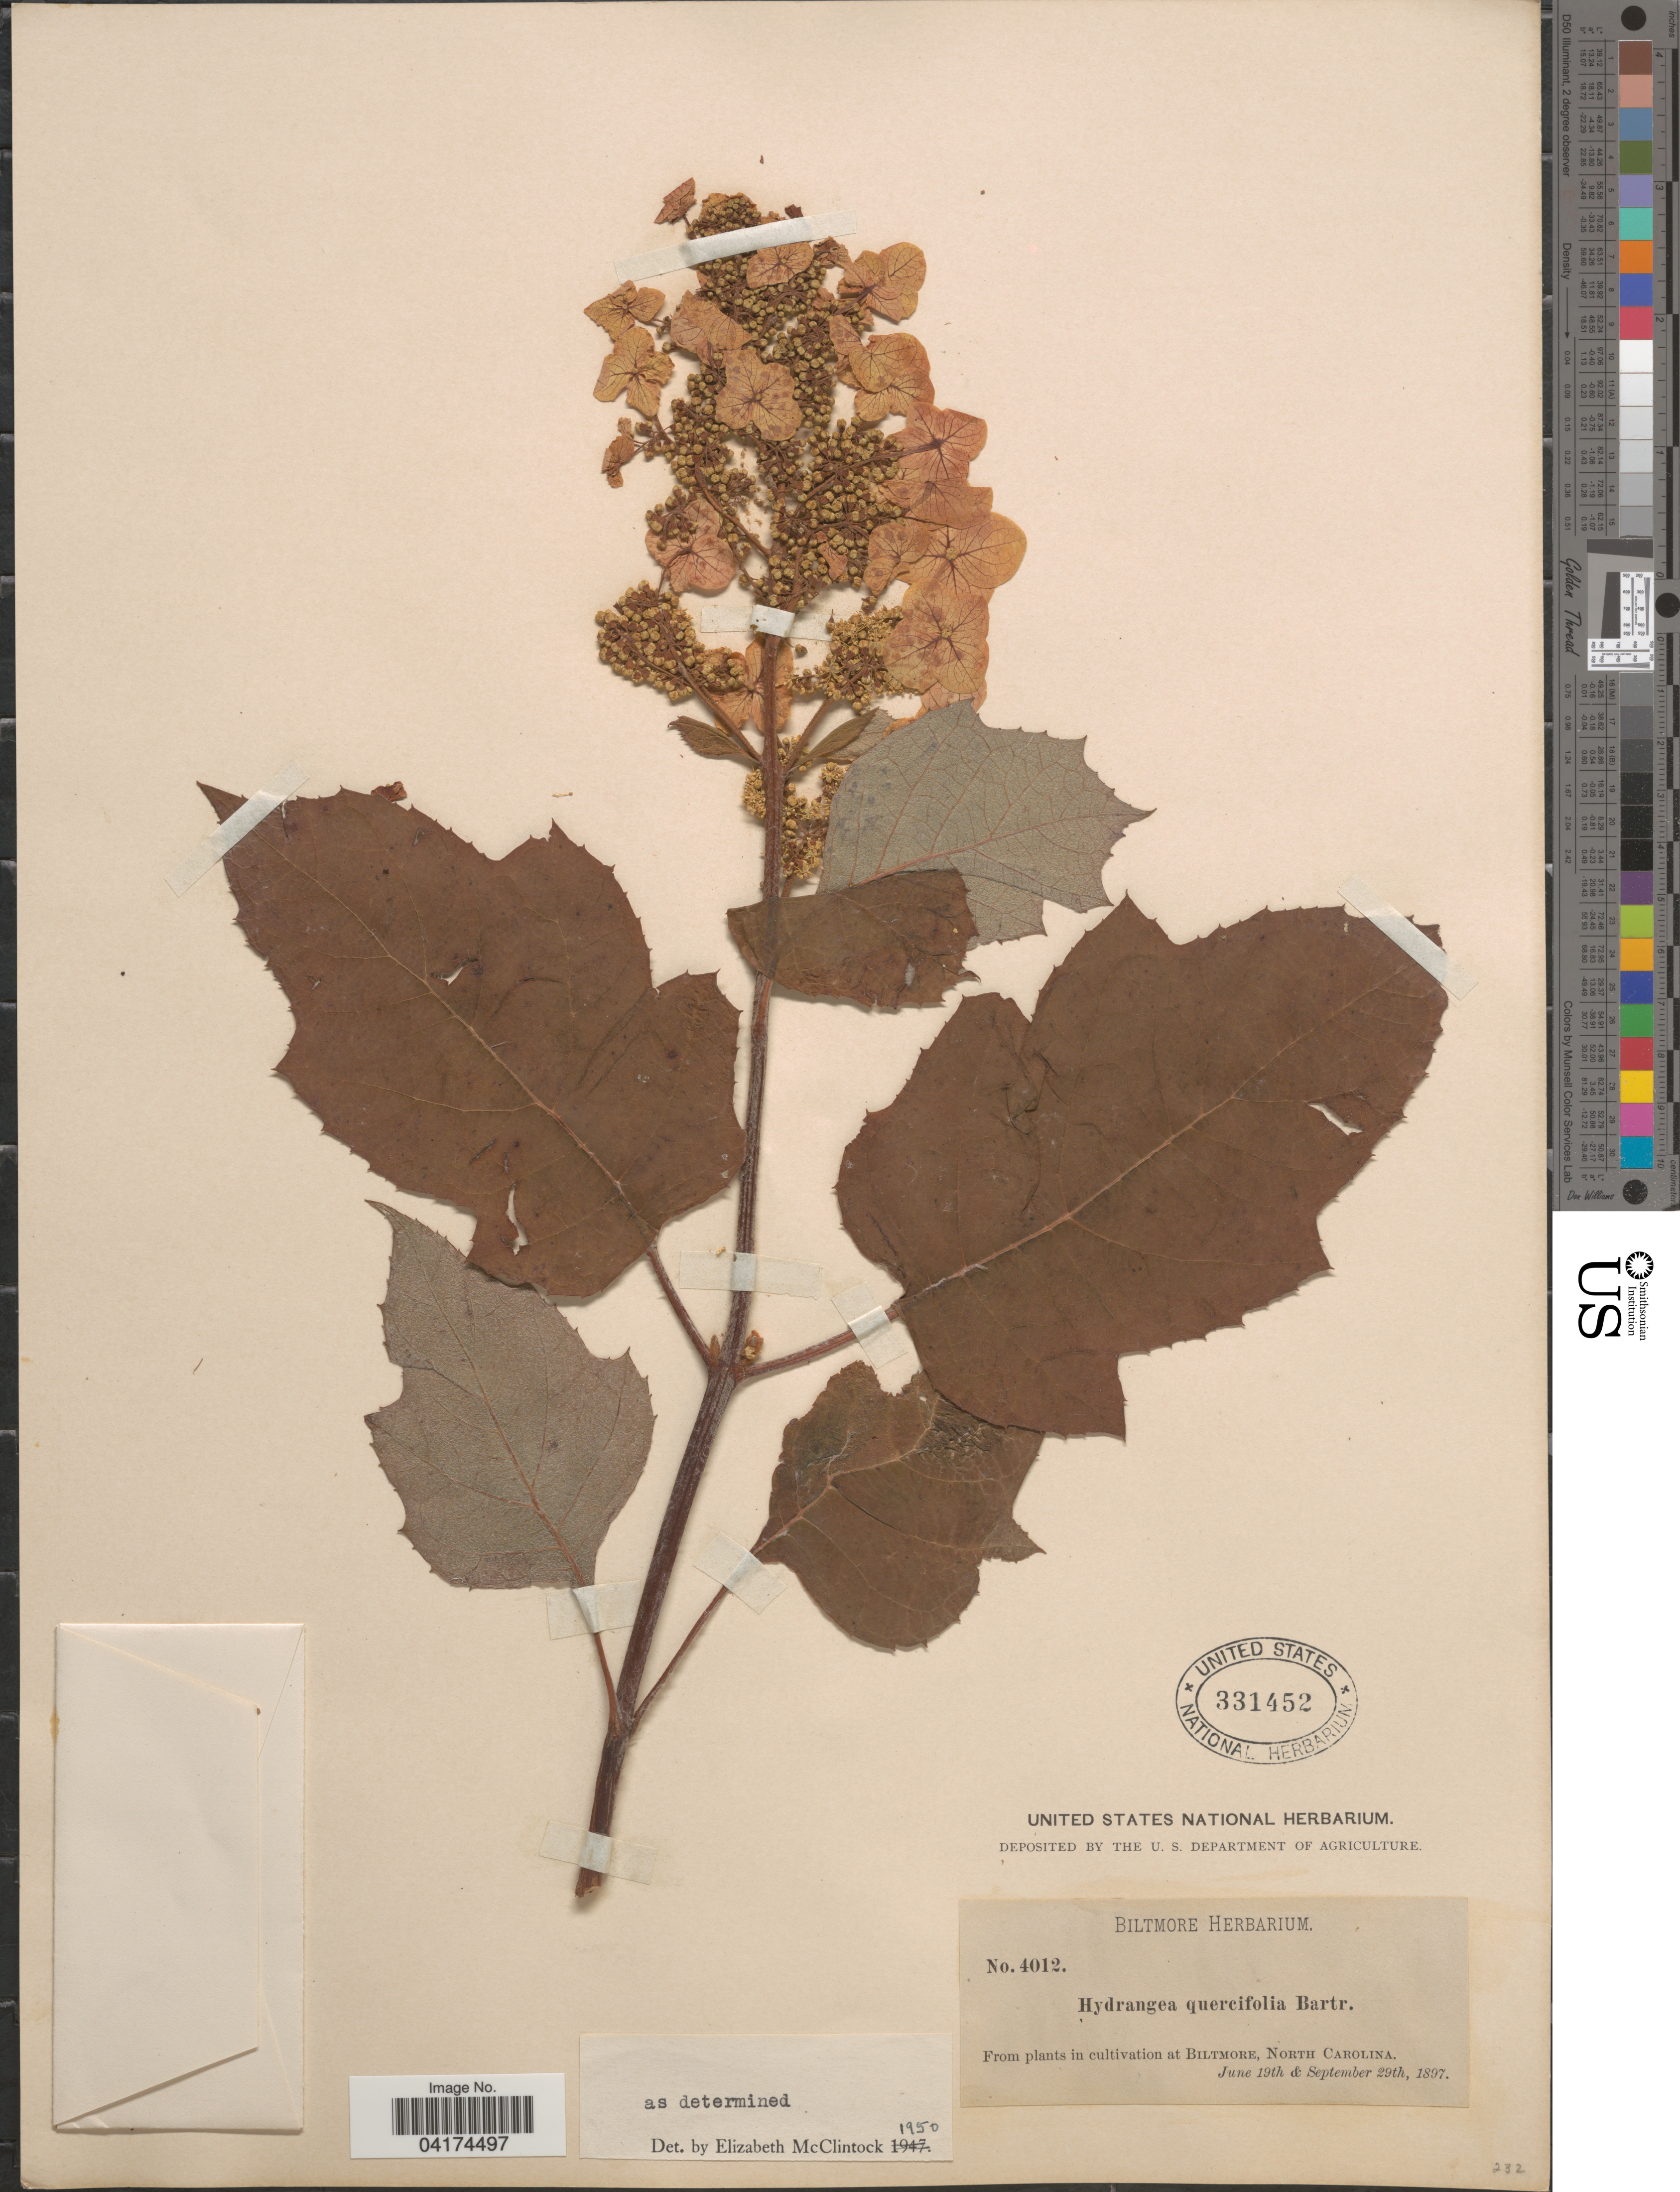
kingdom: Plantae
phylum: Tracheophyta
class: Magnoliopsida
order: Cornales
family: Hydrangeaceae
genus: Hydrangea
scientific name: Hydrangea quercifolia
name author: W. Bartram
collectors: ex herb. Biltmore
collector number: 4012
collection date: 1897-06-19/1897-09-29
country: United States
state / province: North Carolina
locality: Biltmore.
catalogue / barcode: US 331452